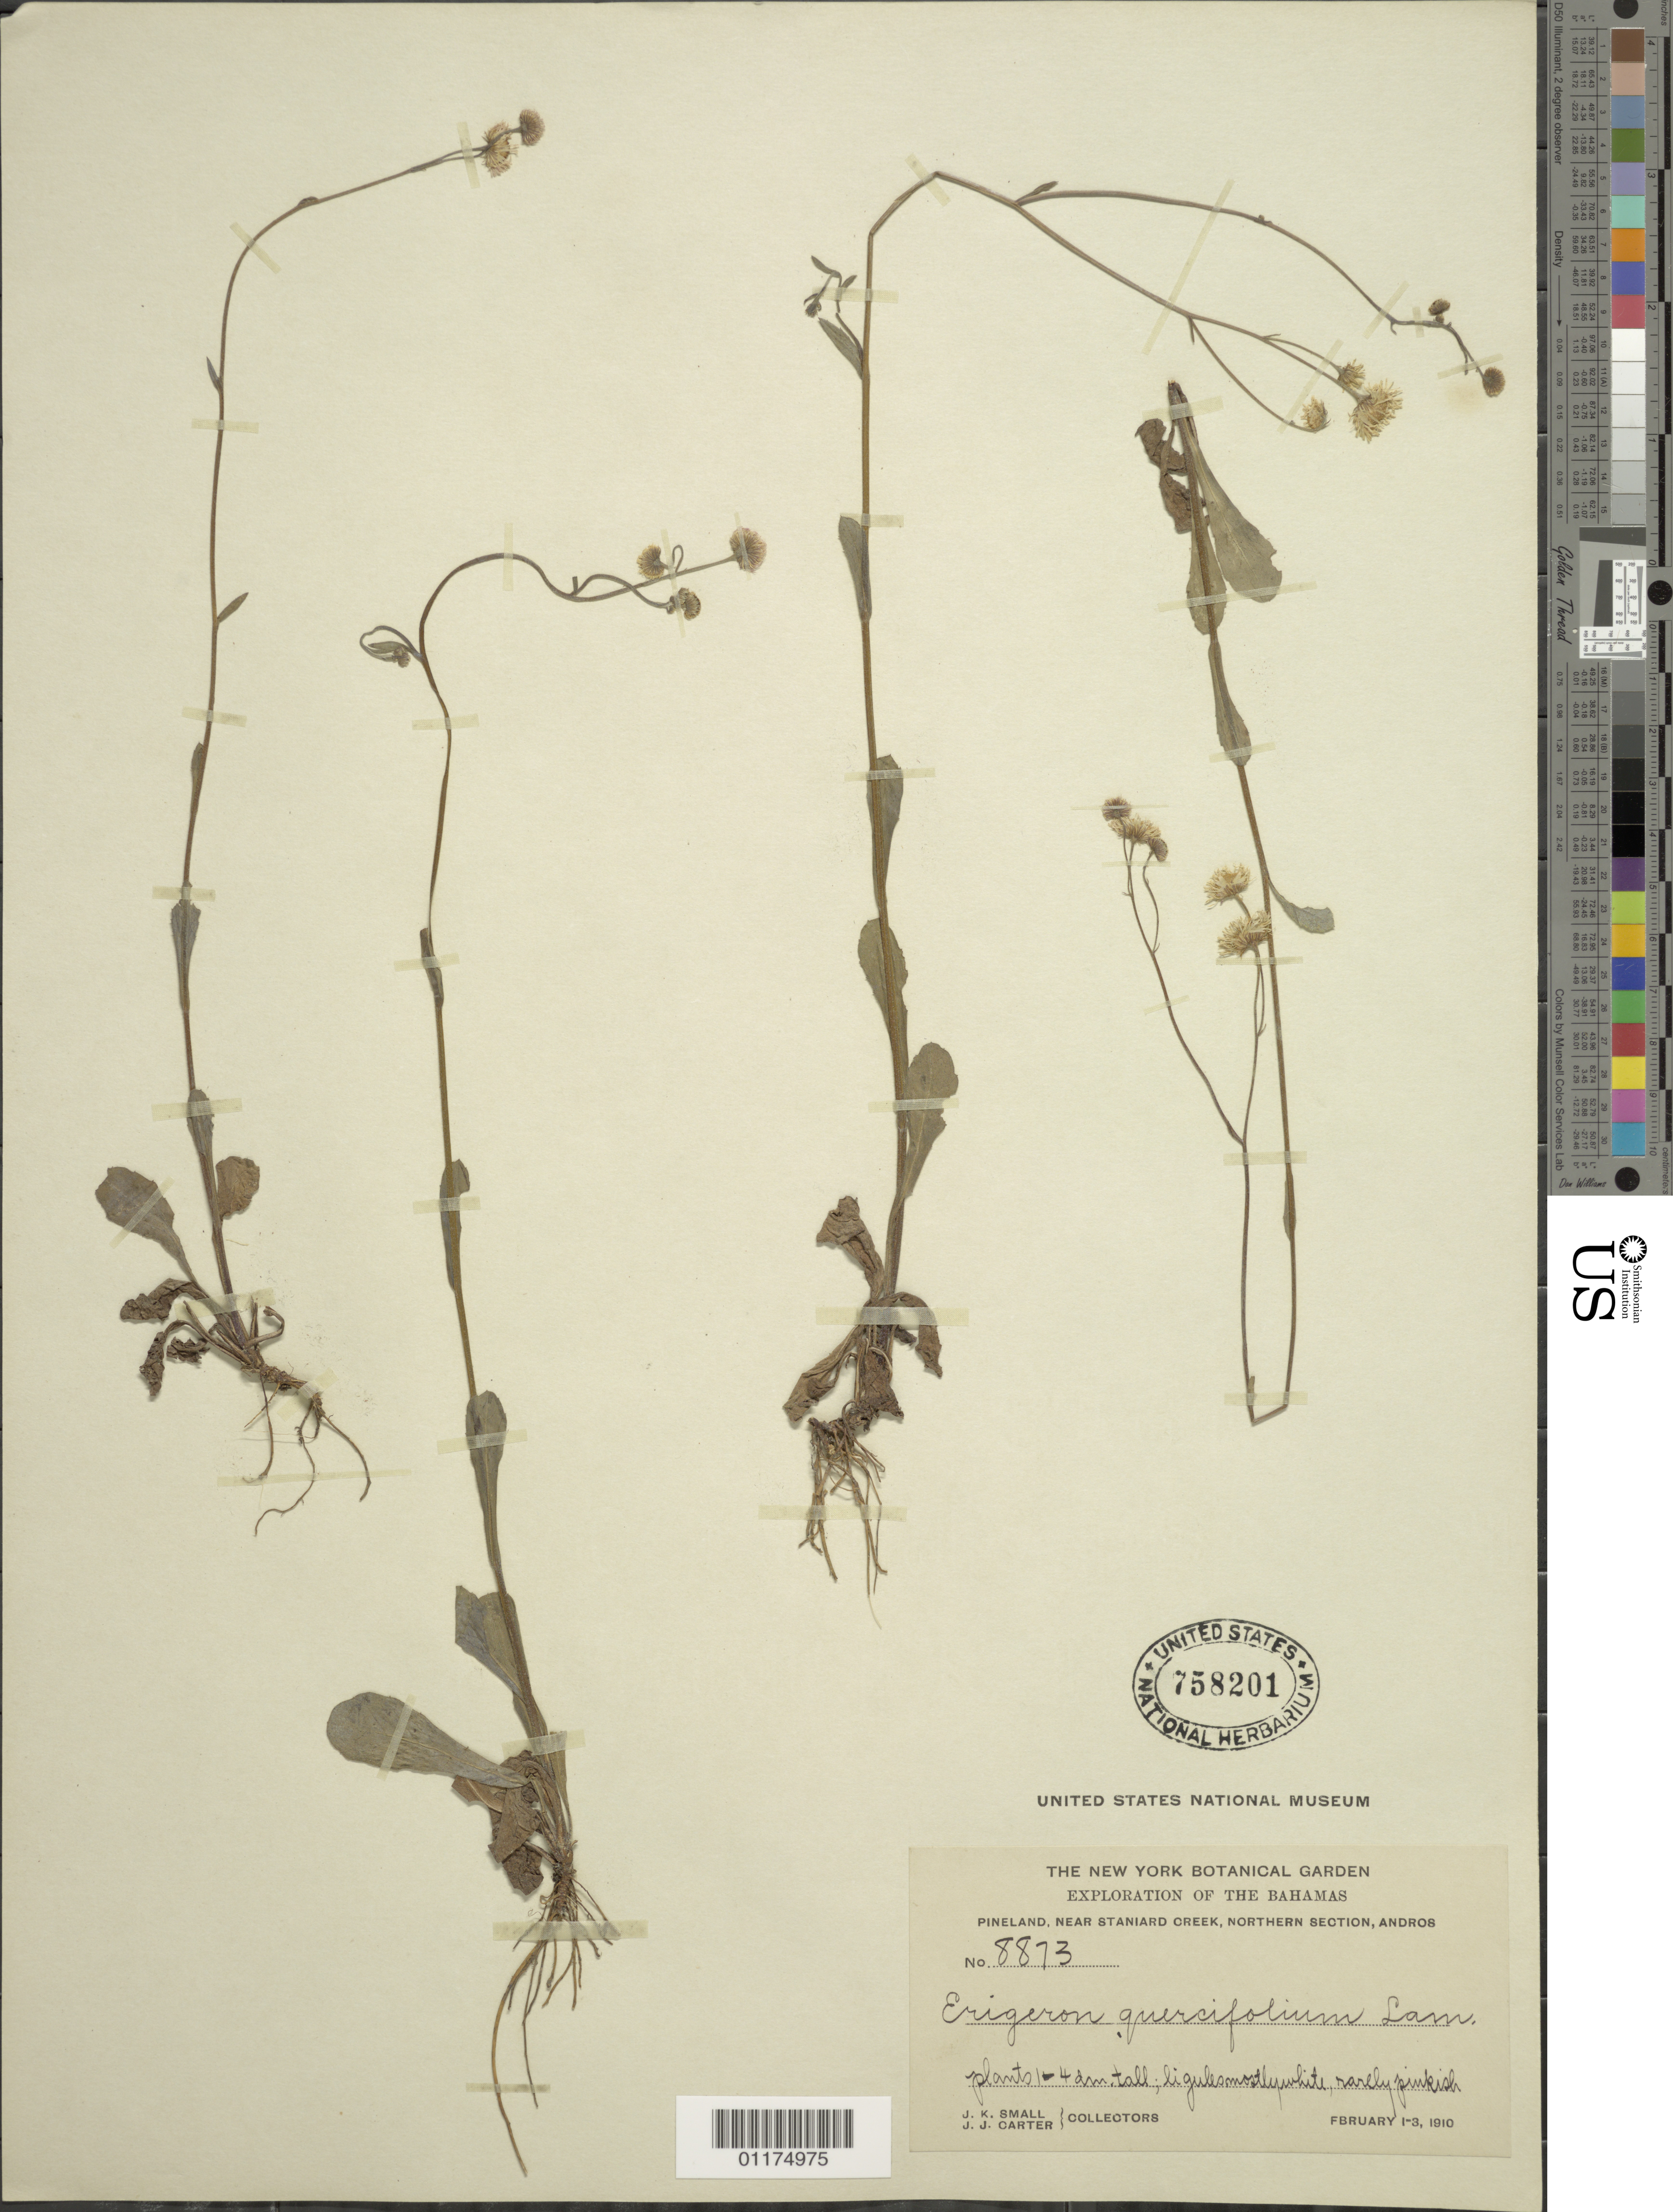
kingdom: Plantae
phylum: Tracheophyta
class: Magnoliopsida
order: Asterales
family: Asteraceae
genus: Erigeron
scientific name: Erigeron quercifolius Lam.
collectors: J. K. Small & J. J. Carter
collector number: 8873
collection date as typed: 10 Feb 1910 to 03 Feb 1910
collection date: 1910-02-03/1910-02-10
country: Bahamas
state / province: North Andros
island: Andros I.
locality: Pineland, near Staniard Creek.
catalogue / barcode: US 758201